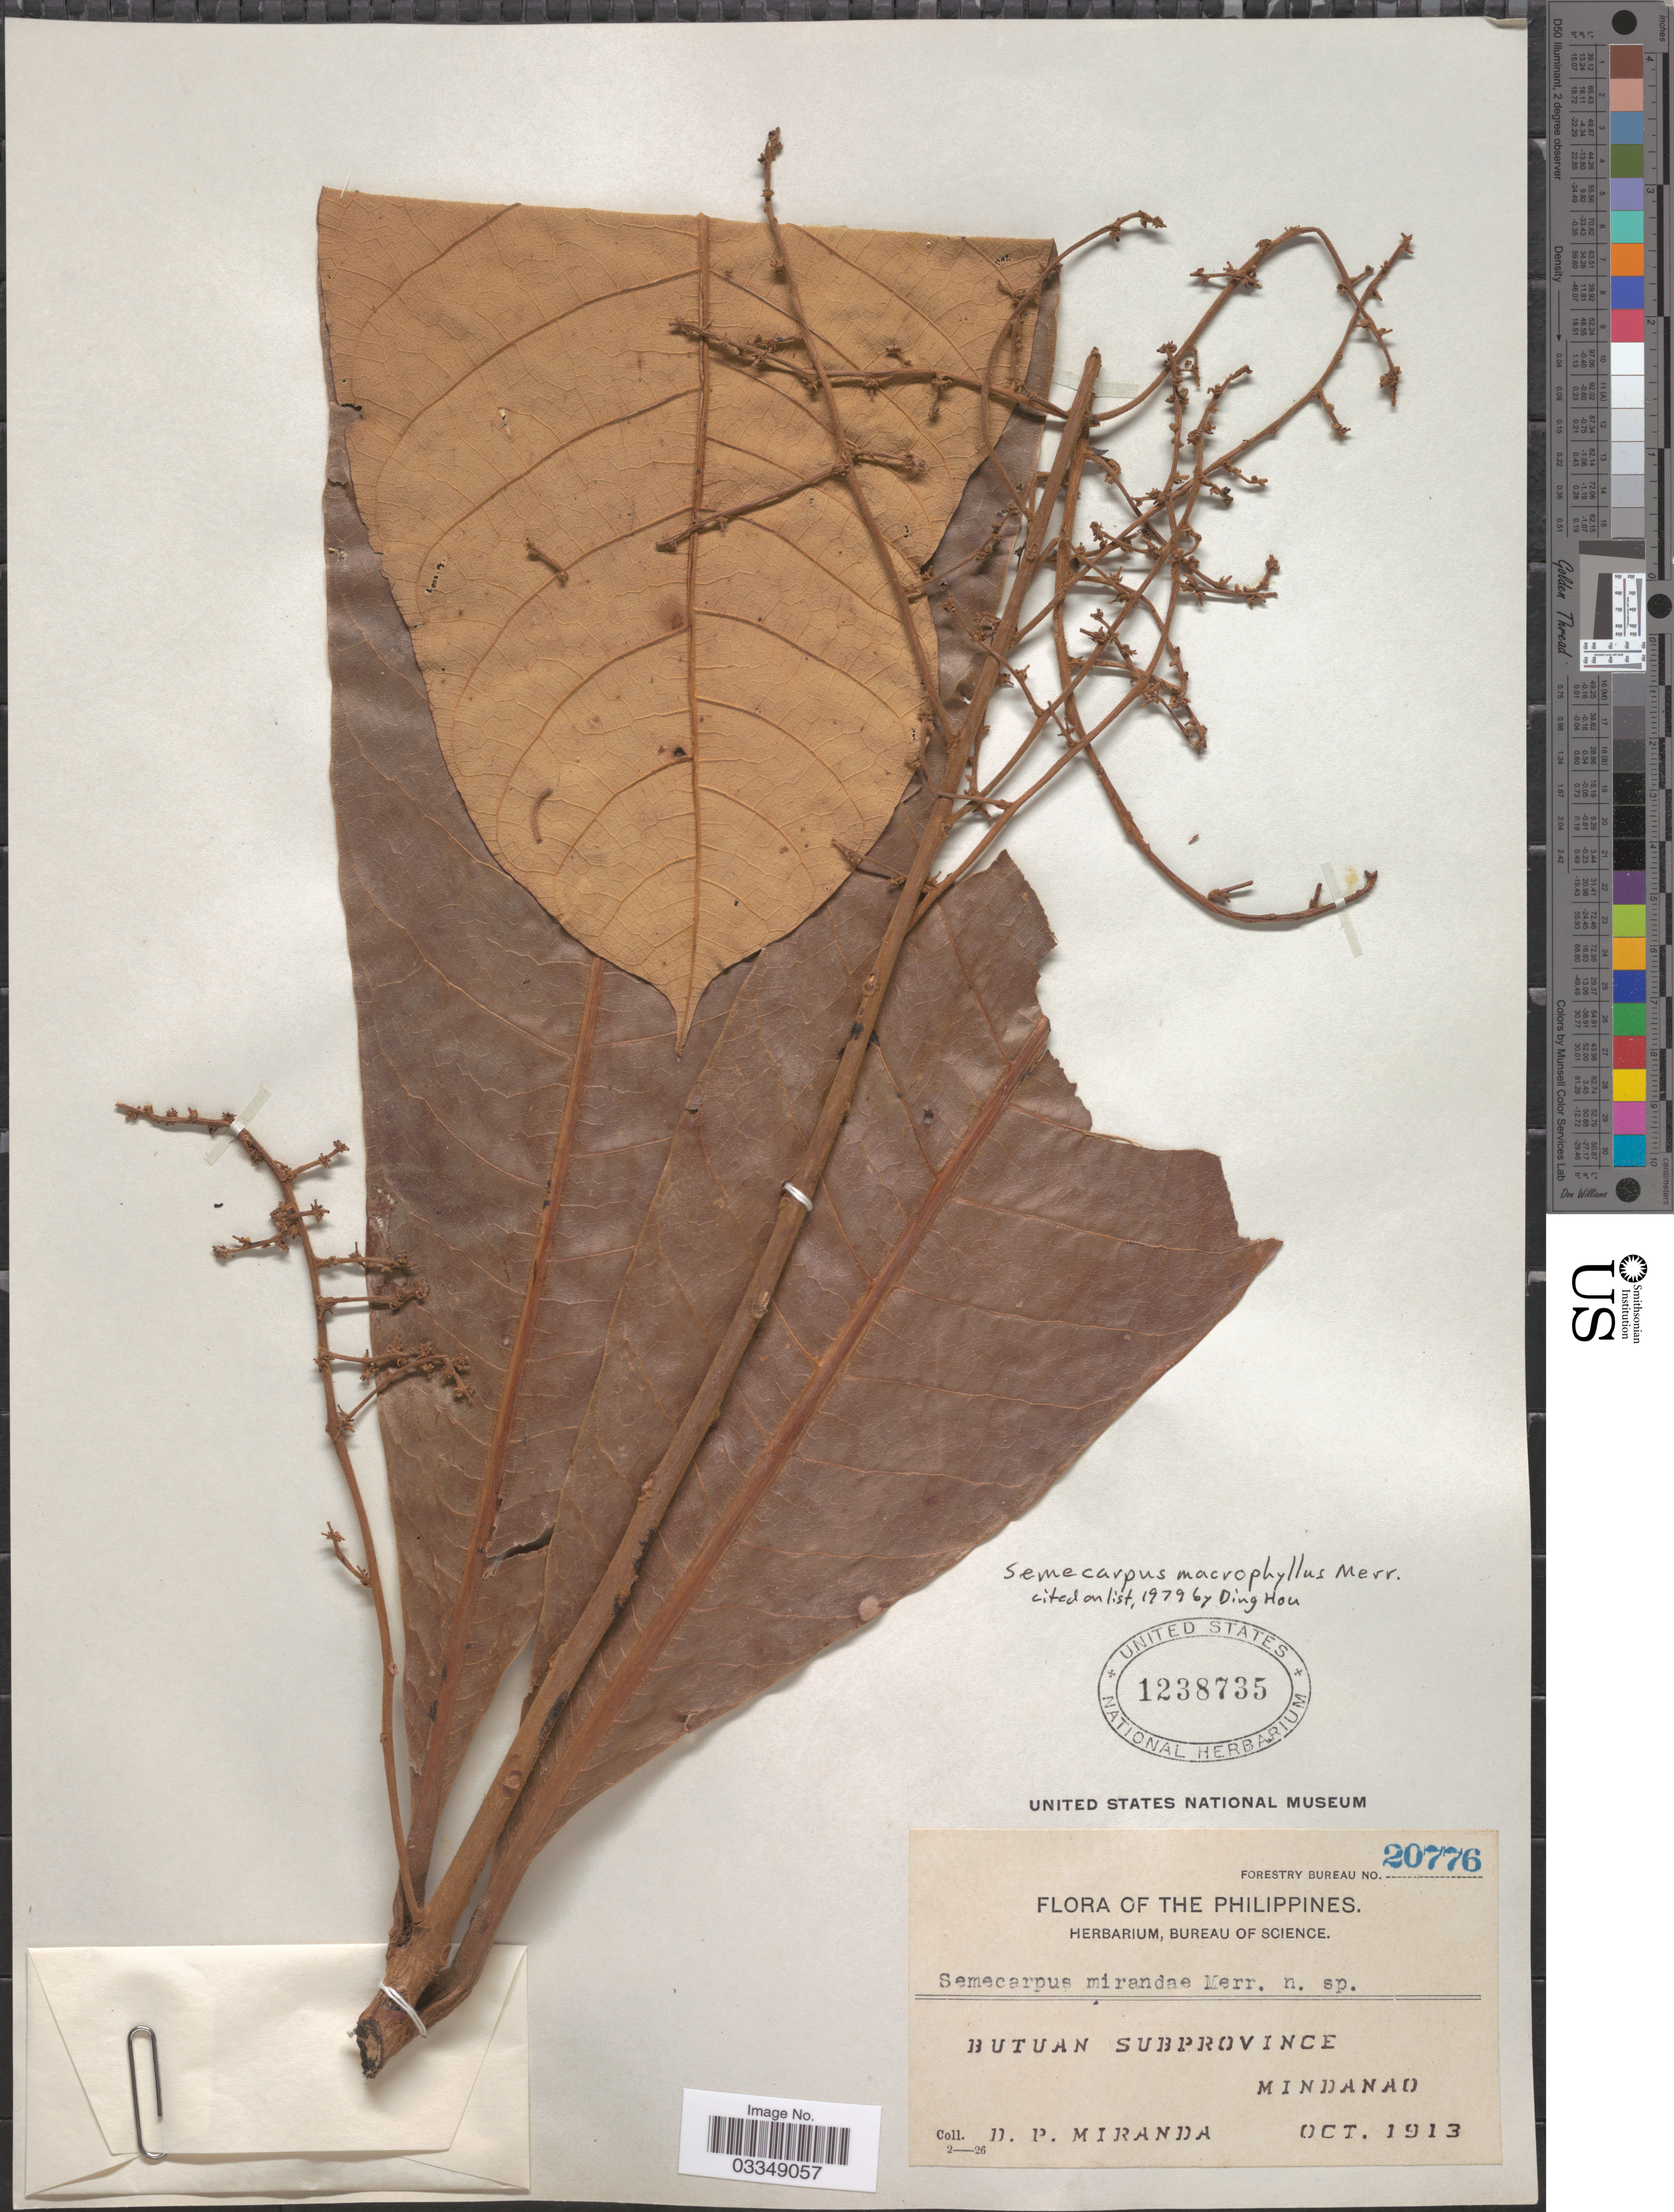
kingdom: Plantae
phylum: Tracheophyta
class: Magnoliopsida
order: Sapindales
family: Anacardiaceae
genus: Semecarpus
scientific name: Semecarpus macrophyllus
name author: Merr.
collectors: D. P. Miranda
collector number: Forestry Bureau 20776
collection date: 1913-10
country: Philippines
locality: Butuan Subprovince. Mindanao.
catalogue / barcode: US 1238735